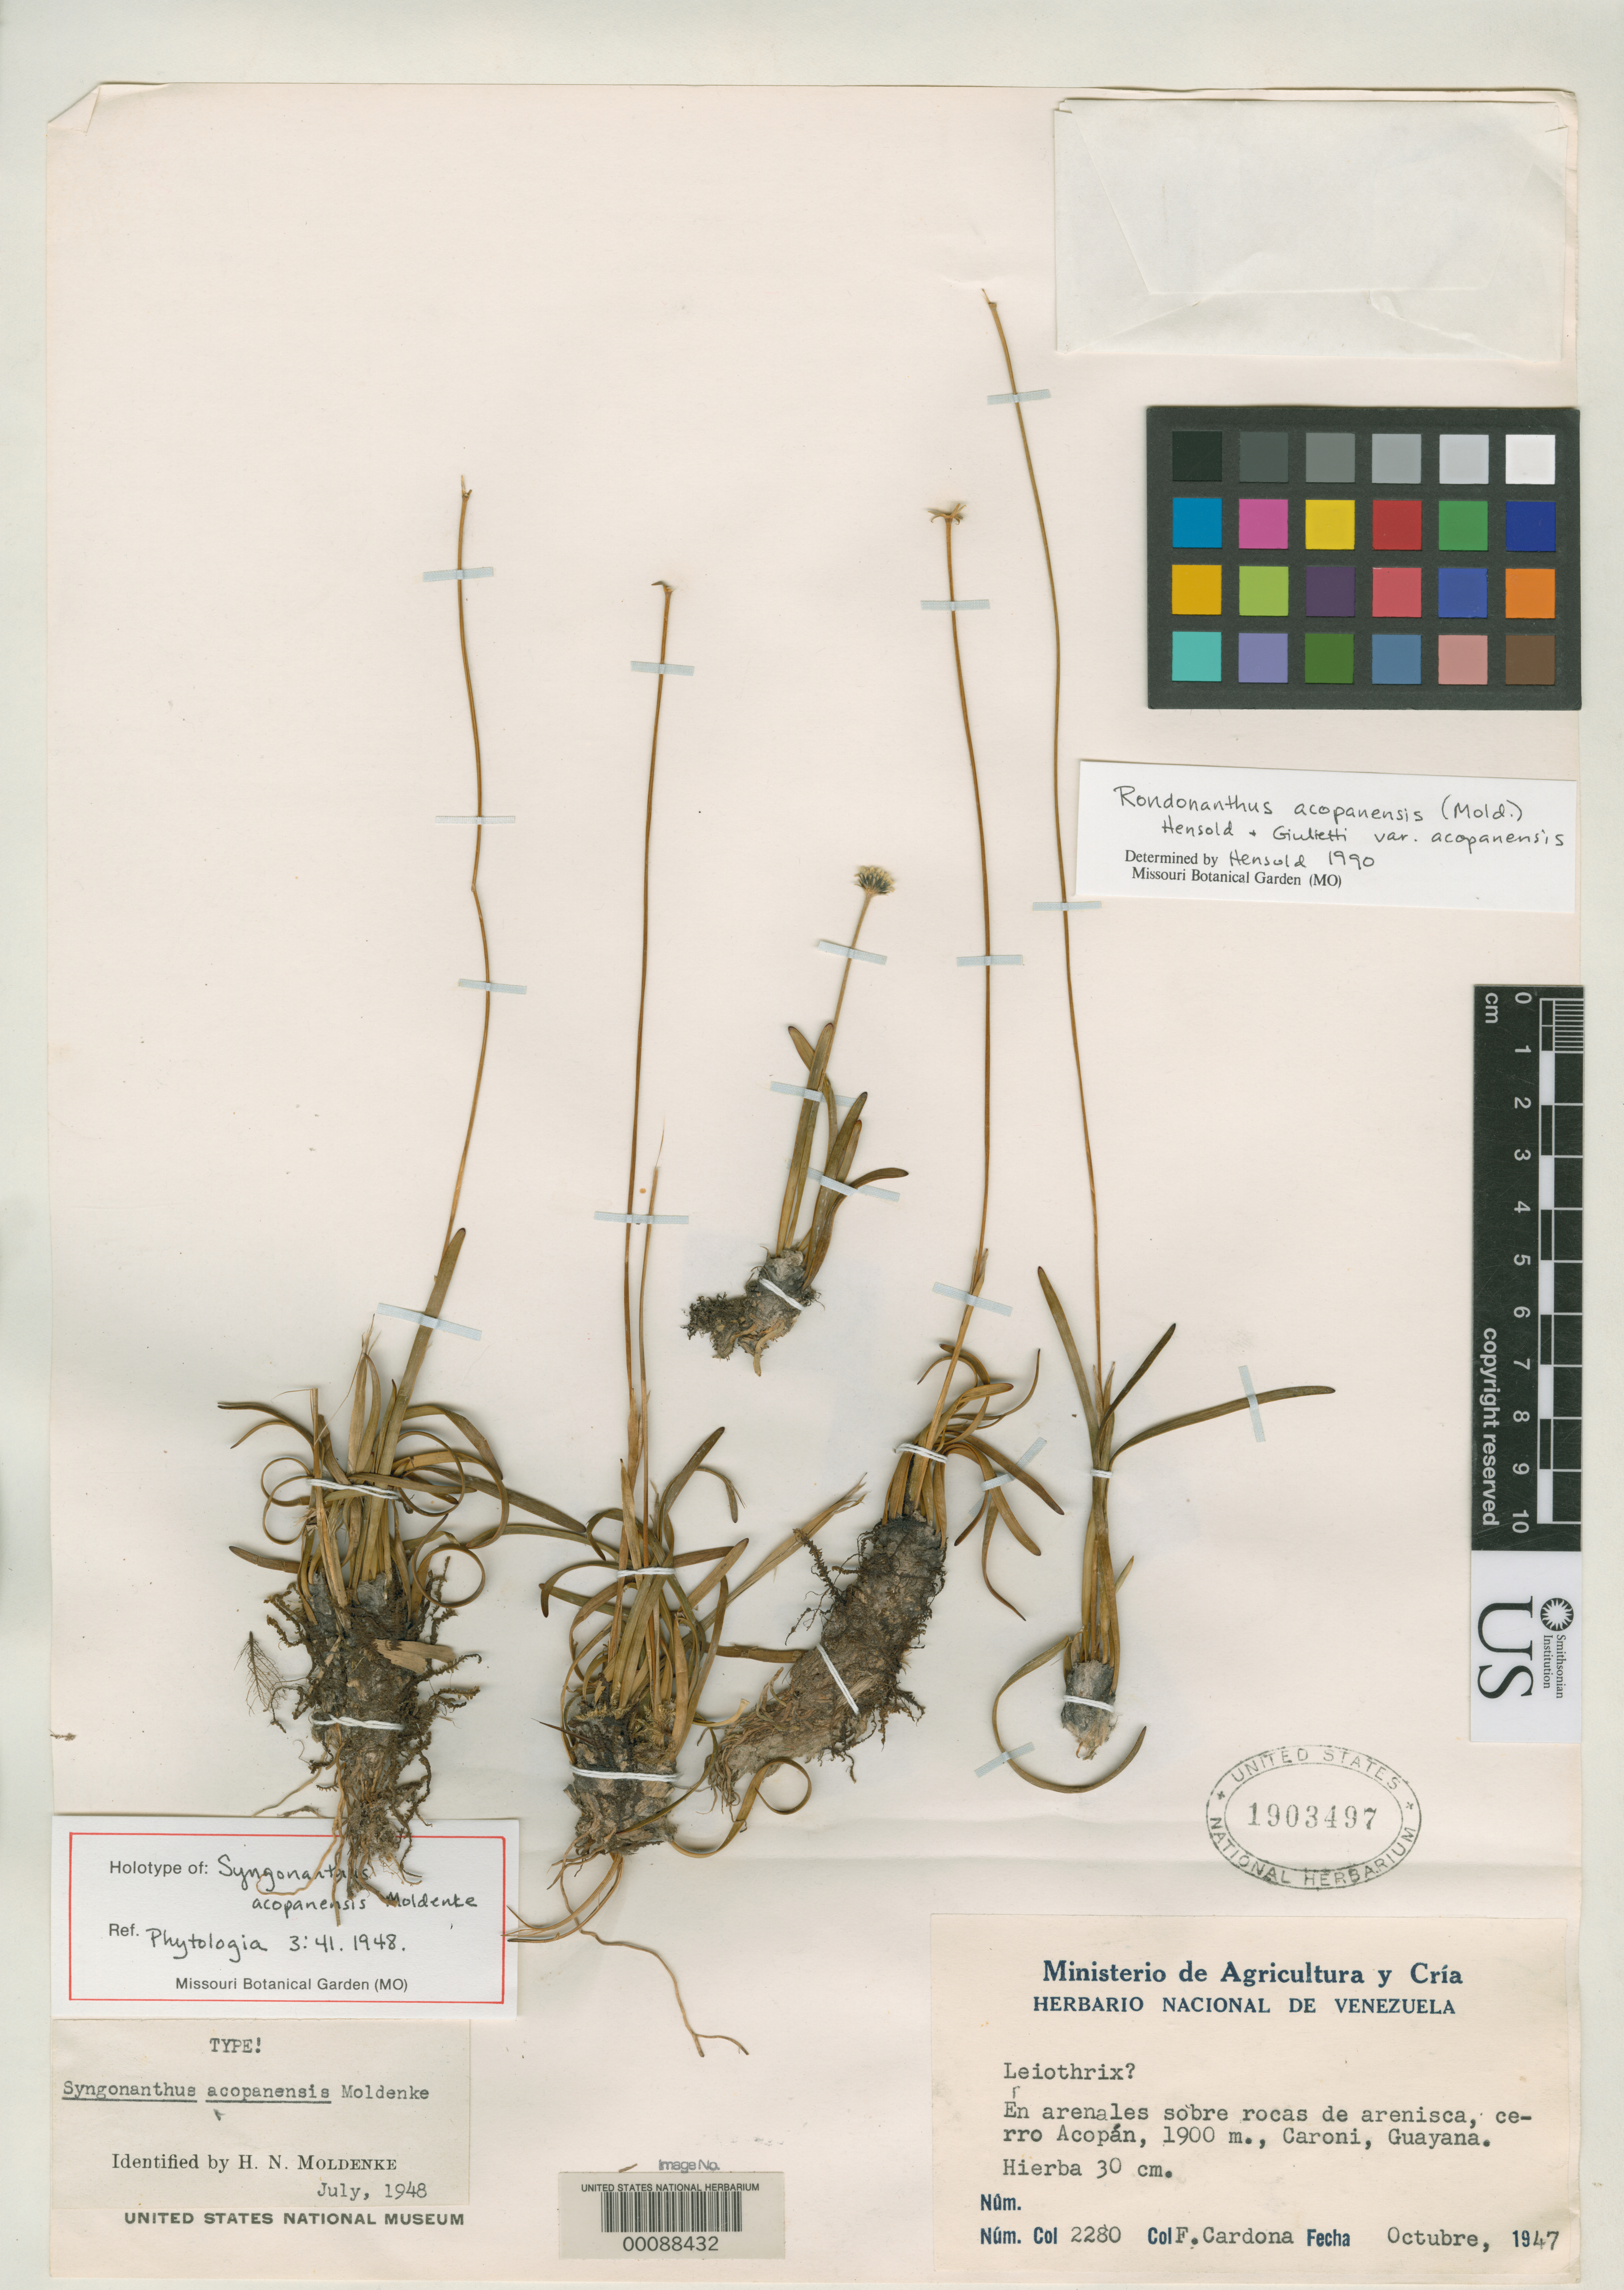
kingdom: Plantae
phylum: Tracheophyta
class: Liliopsida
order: Poales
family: Eriocaulaceae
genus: Syngonanthus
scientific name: Syngonanthus acopanensis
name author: Moldenke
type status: Holotype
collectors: F. Cardona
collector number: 2280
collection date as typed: Oct 1947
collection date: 1947-10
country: Venezuela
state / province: Bolívar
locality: Coroni, Acopan.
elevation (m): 1900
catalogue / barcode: US 1903497